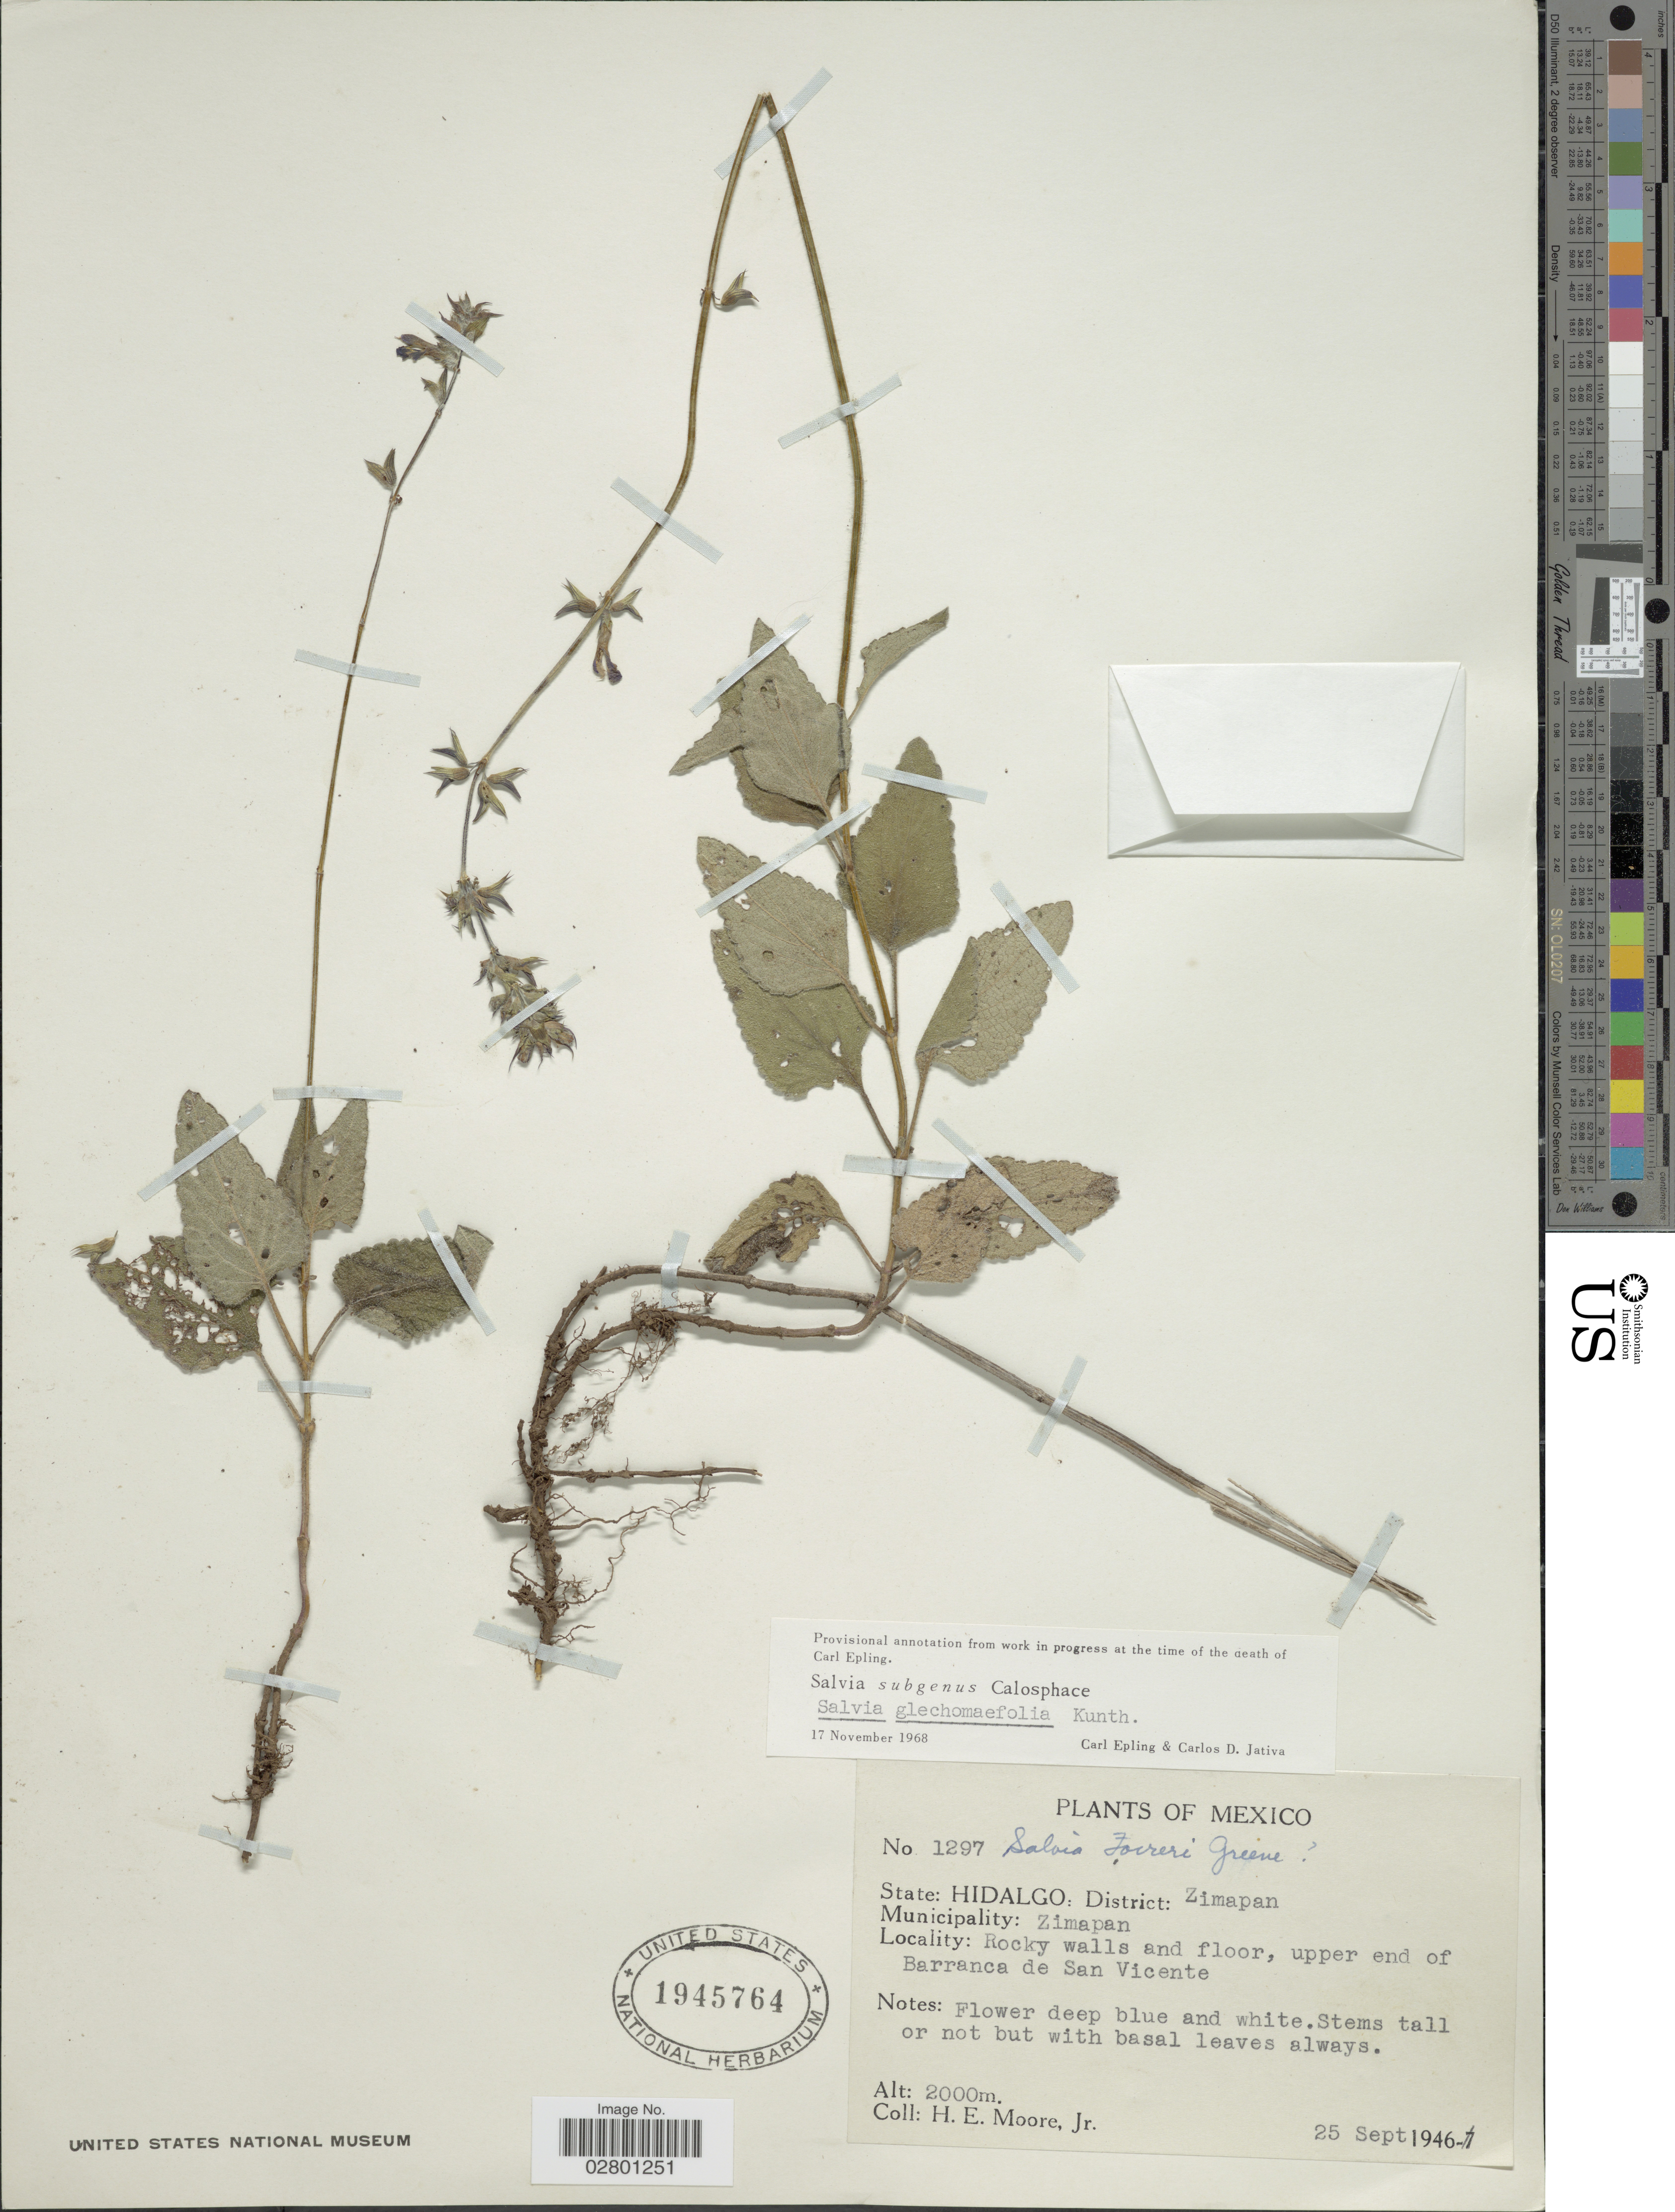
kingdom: Plantae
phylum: Tracheophyta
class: Magnoliopsida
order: Lamiales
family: Lamiaceae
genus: Salvia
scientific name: Salvia glechomaefolia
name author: Kunth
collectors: H. E. Moore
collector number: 1297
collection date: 1946-09-25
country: Mexico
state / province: Hidalgo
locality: District: Zimapan. Municipality: Zimapan. Rocky walls and floor, upper end of Barranca de San Vicente.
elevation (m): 2000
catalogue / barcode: US 1945764